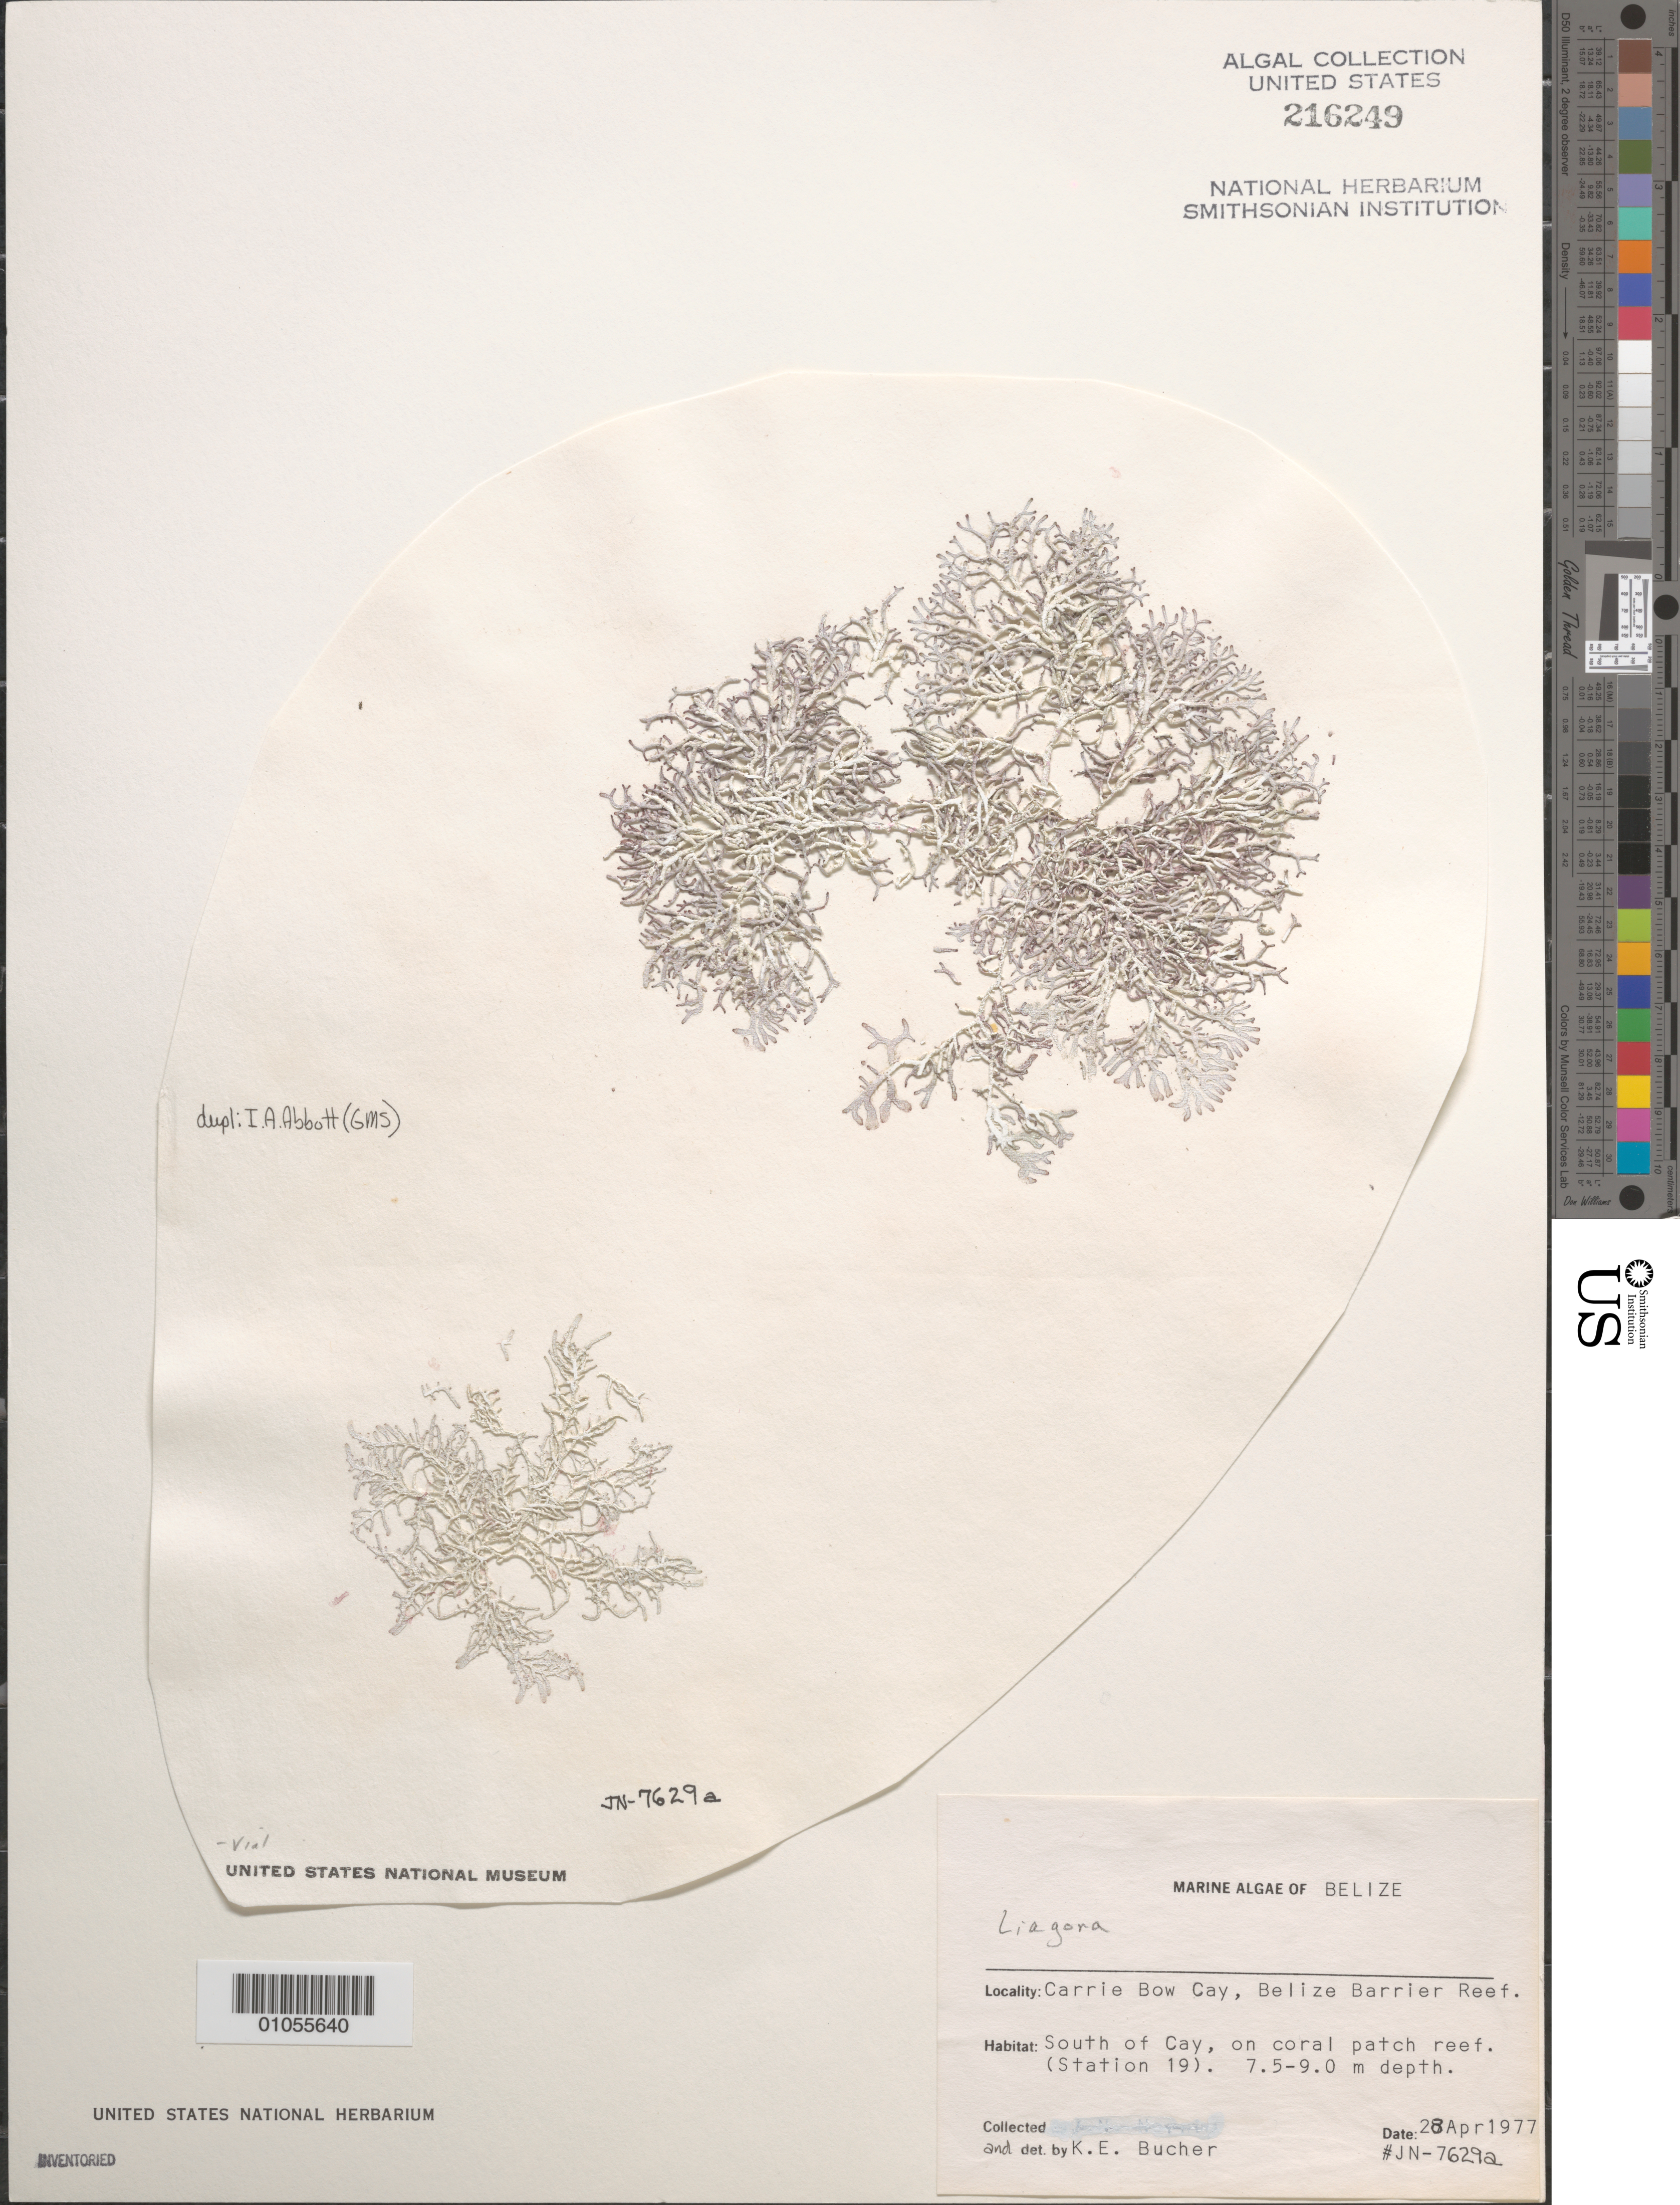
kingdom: Plantae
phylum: Rhodophyta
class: Florideophyceae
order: Nemaliales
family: Liagoraceae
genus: Liagora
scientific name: Liagora sp.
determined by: Bucher, Katina E.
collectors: K. E. Bucher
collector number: JN-7629A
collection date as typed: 28 Apr 1977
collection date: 1977-04-28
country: Belize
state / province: Stann Creek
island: Carrie Bow Cay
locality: South of the cay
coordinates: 16 48'N, 88 05'W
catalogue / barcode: US 216249